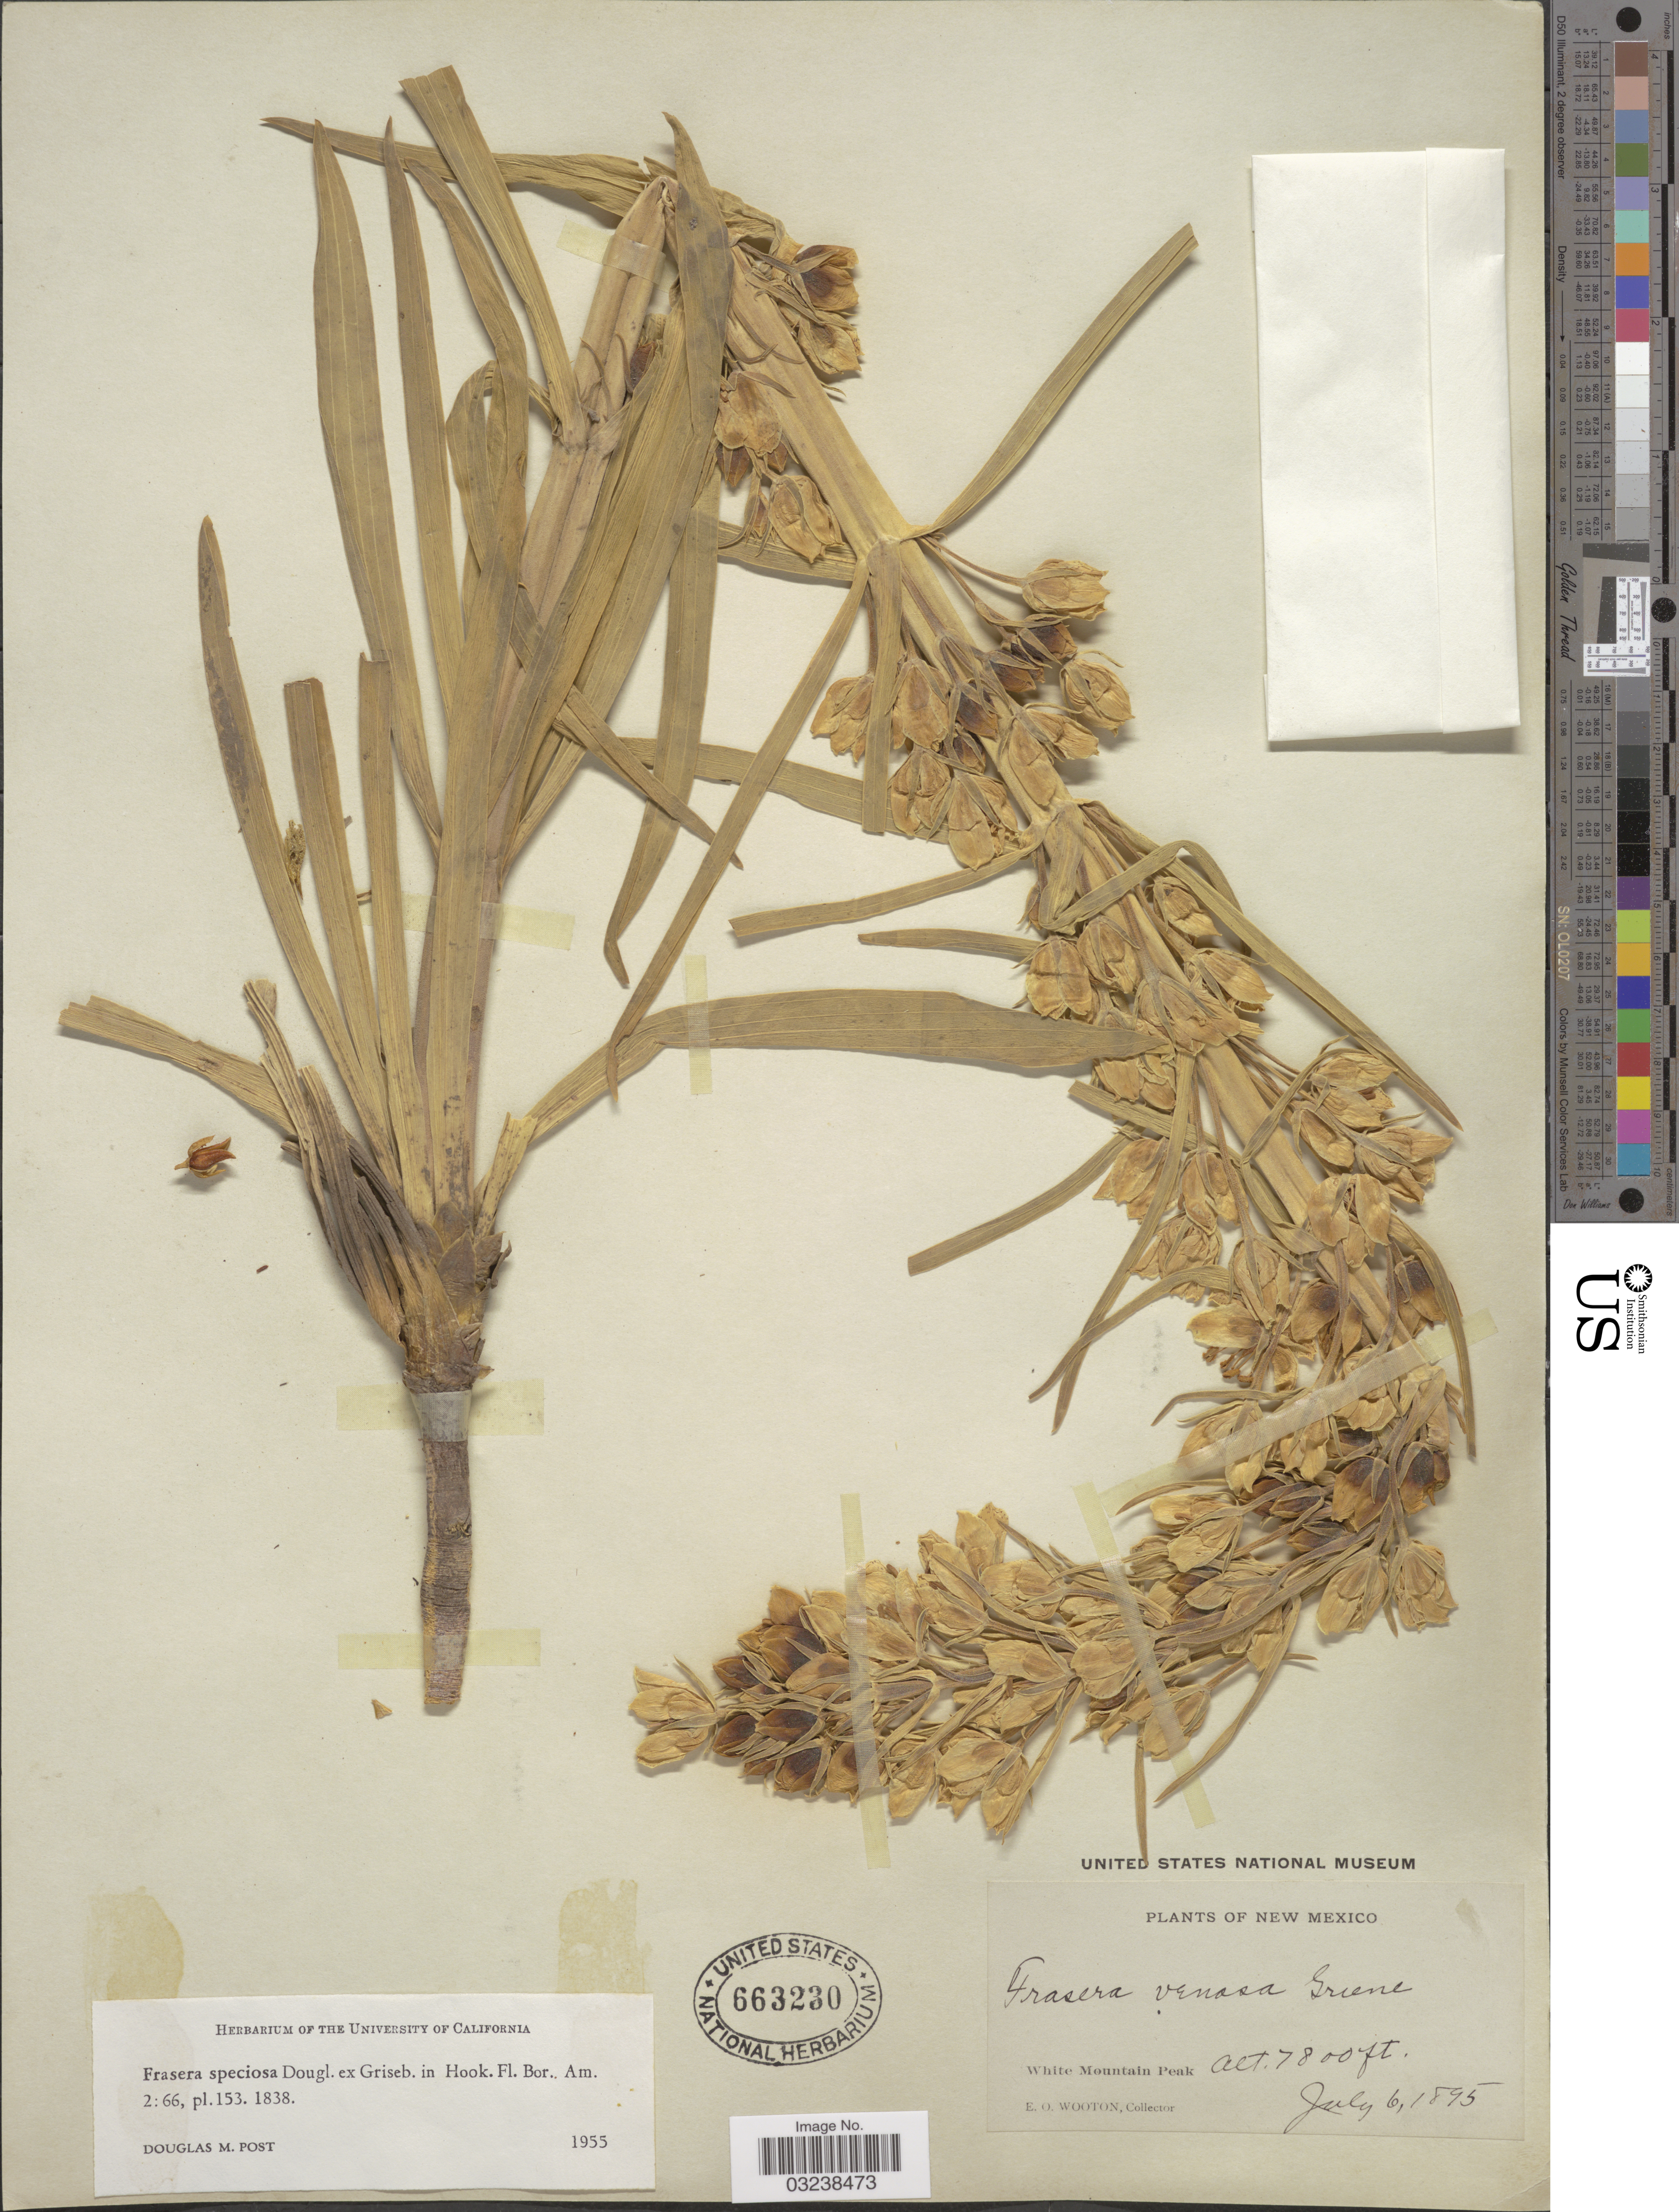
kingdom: Plantae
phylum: Tracheophyta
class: Magnoliopsida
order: Gentianales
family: Gentianaceae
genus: Swertia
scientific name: Swertia radiata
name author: (Kellogg) Kuntze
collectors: E. O. Wooton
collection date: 1895-07-06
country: United States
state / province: New Mexico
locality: White Mountain Peak.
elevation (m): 2377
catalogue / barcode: US 663230